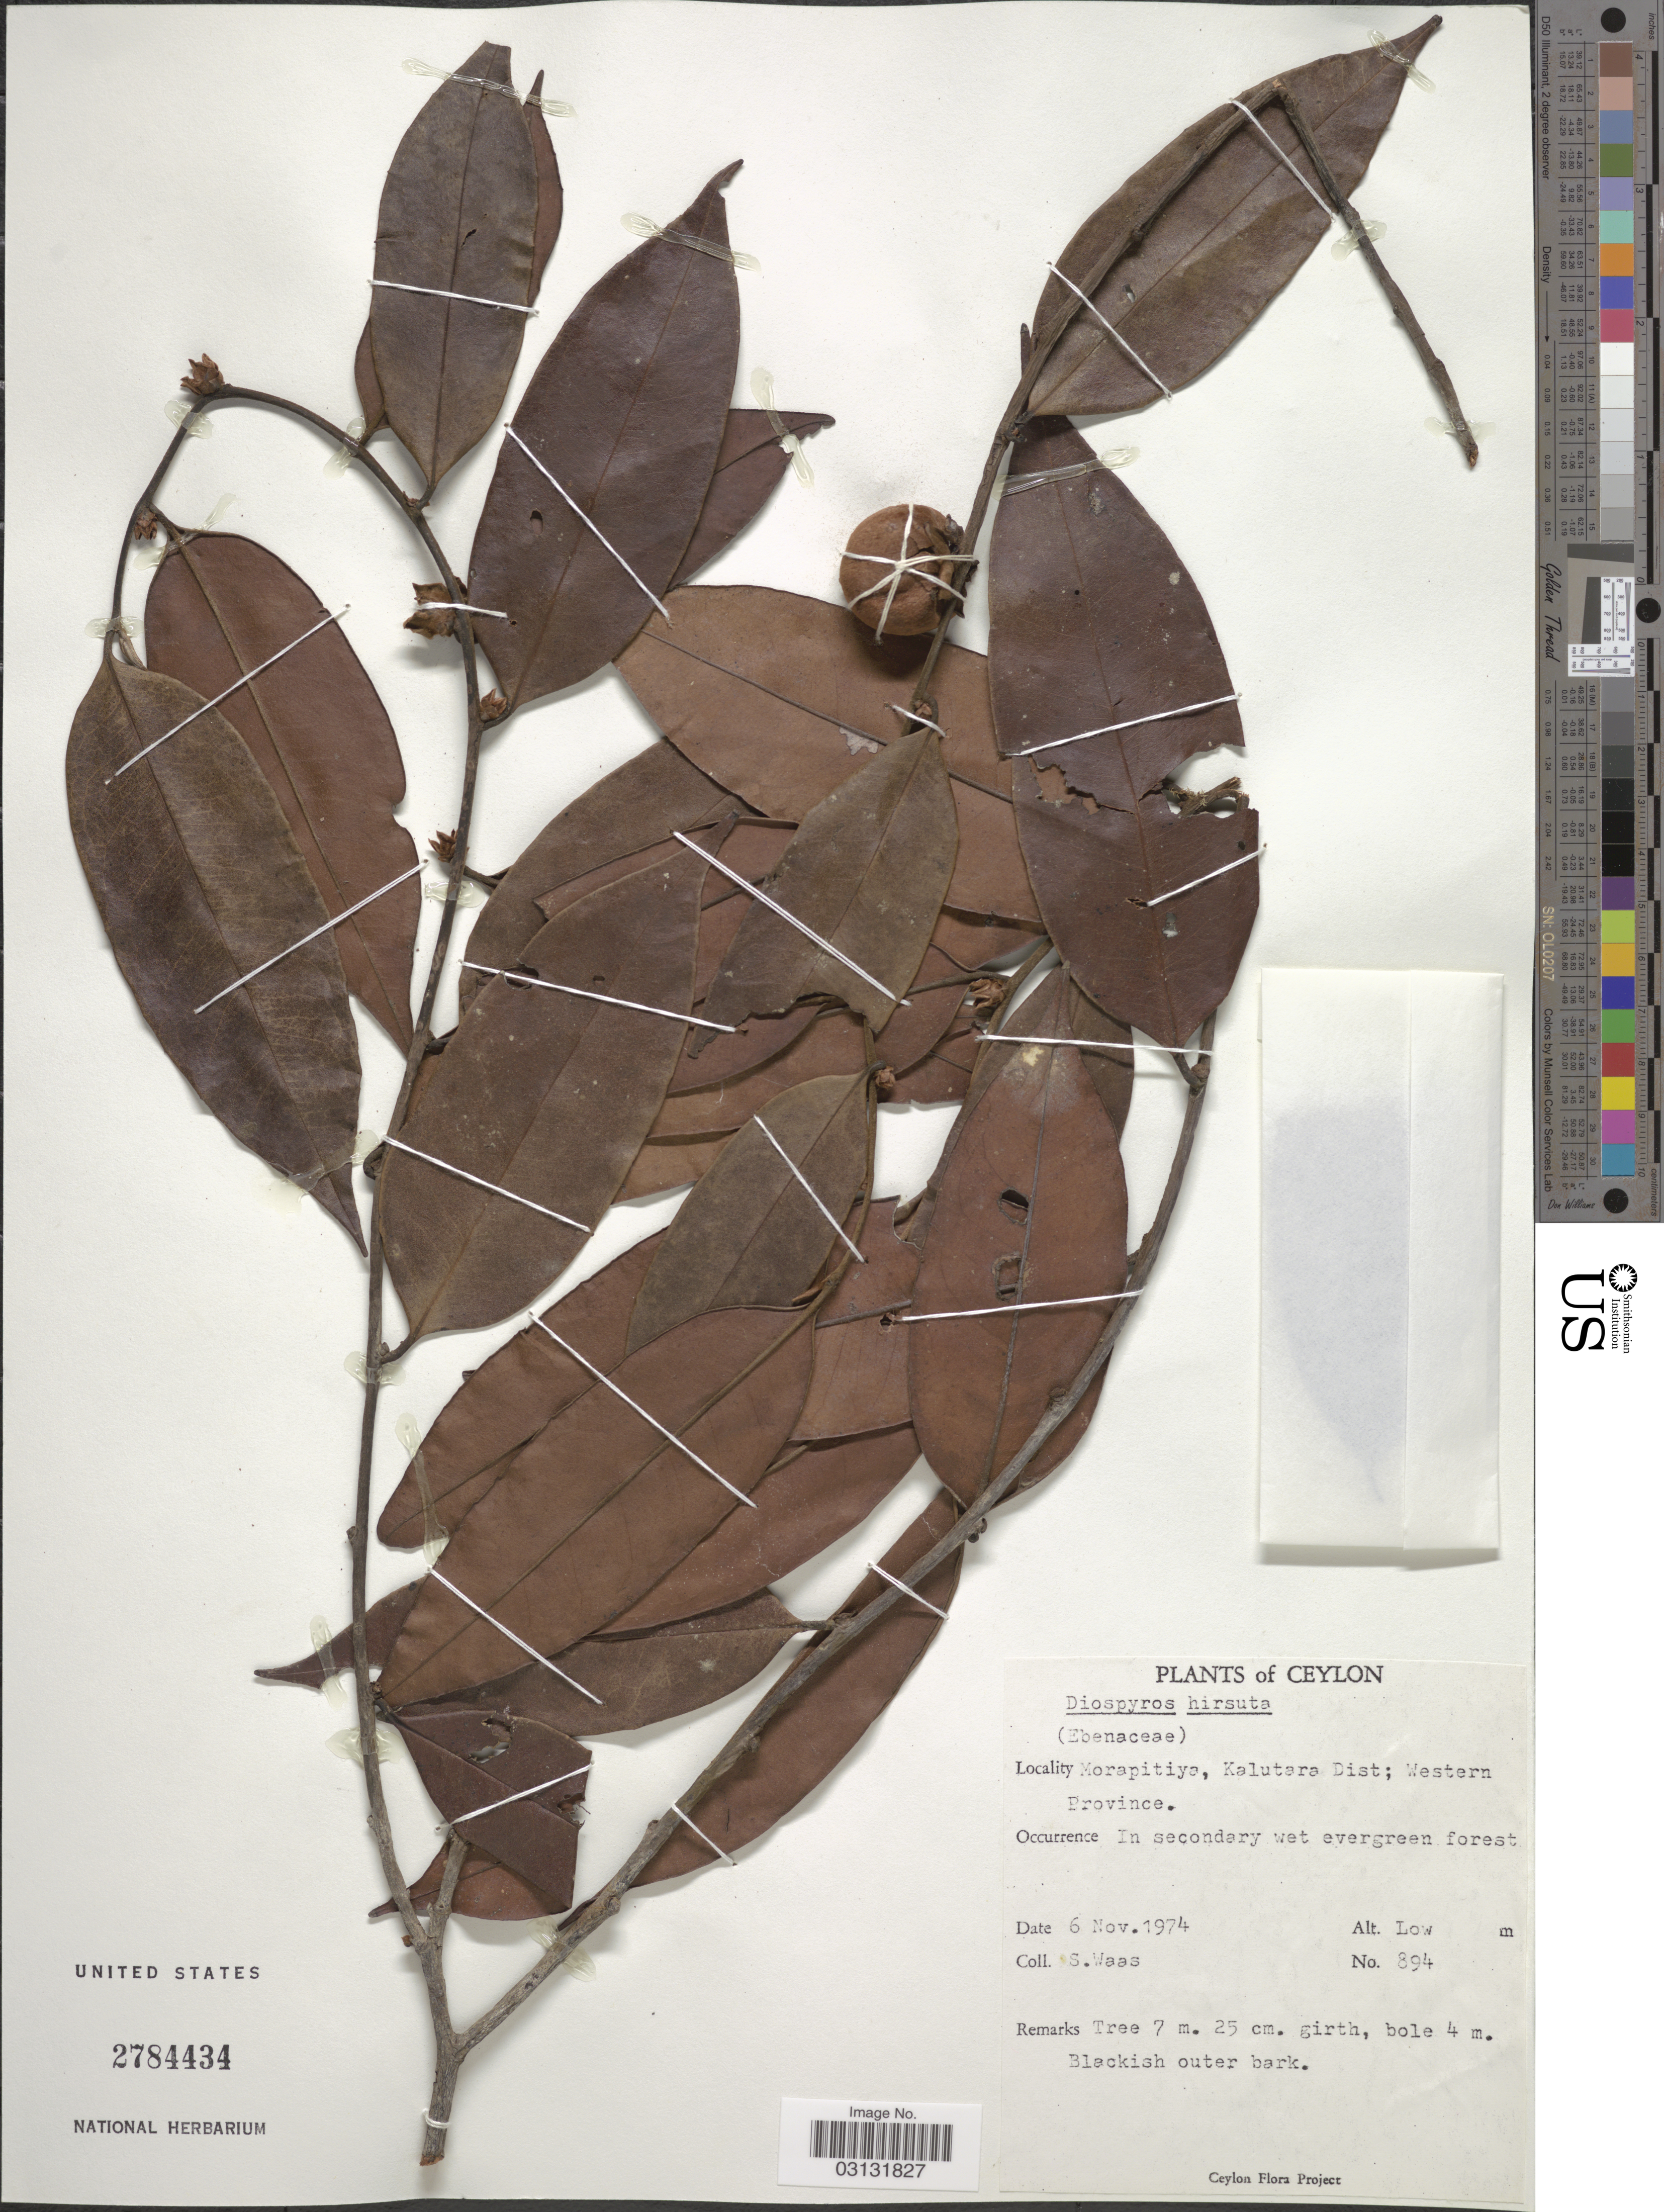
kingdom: Plantae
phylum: Tracheophyta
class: Magnoliopsida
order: Ericales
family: Ebenaceae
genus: Diospyros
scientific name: Diospyros hirsuta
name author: L. f.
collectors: S. Waas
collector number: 894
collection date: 1974-11-06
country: Sri Lanka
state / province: Western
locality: Ceylon. Morapitiya, Kalutara Dist; Western Province.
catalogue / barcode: US 2784434